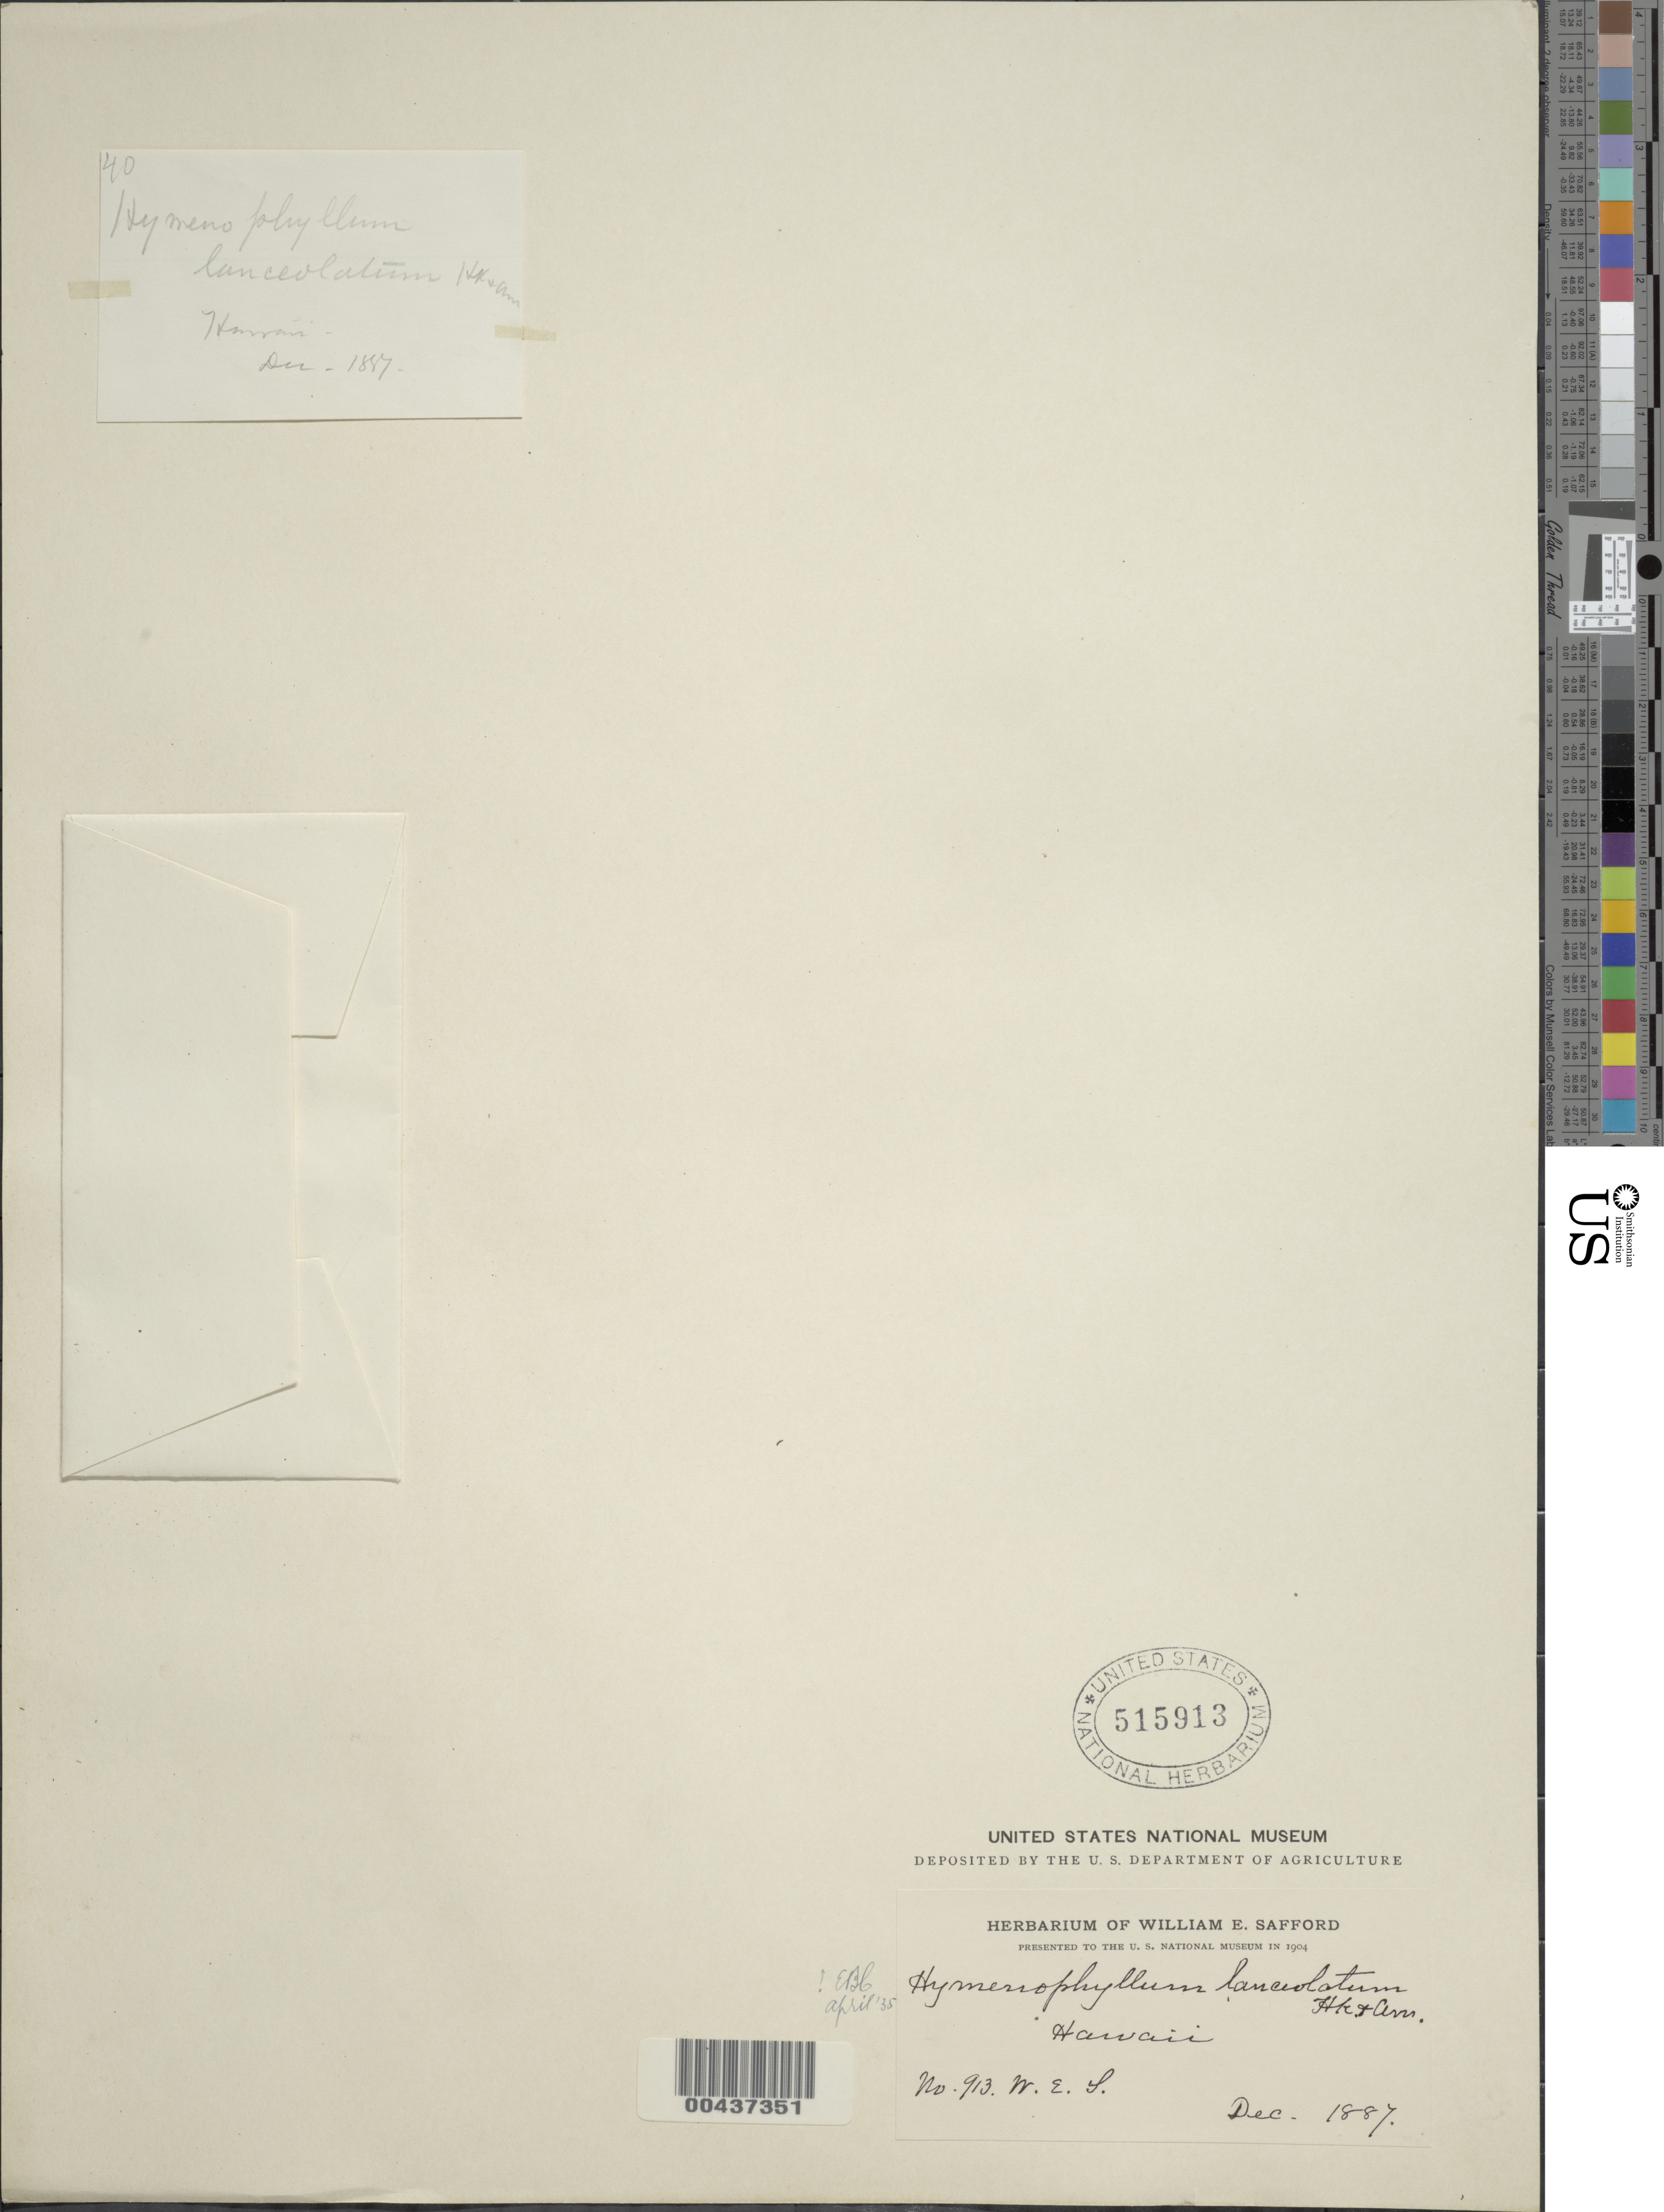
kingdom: Plantae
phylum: Tracheophyta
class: Polypodiopsida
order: Hymenophyllales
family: Hymenophyllaceae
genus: Hymenophyllum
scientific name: Hymenophyllum lanceolatum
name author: Hook. & Arn.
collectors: W. E. Safford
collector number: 913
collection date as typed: Dec 1887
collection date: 1887-12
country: United States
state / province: Hawaii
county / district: Kauai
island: Kaua'i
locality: Hawaii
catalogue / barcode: US 515913